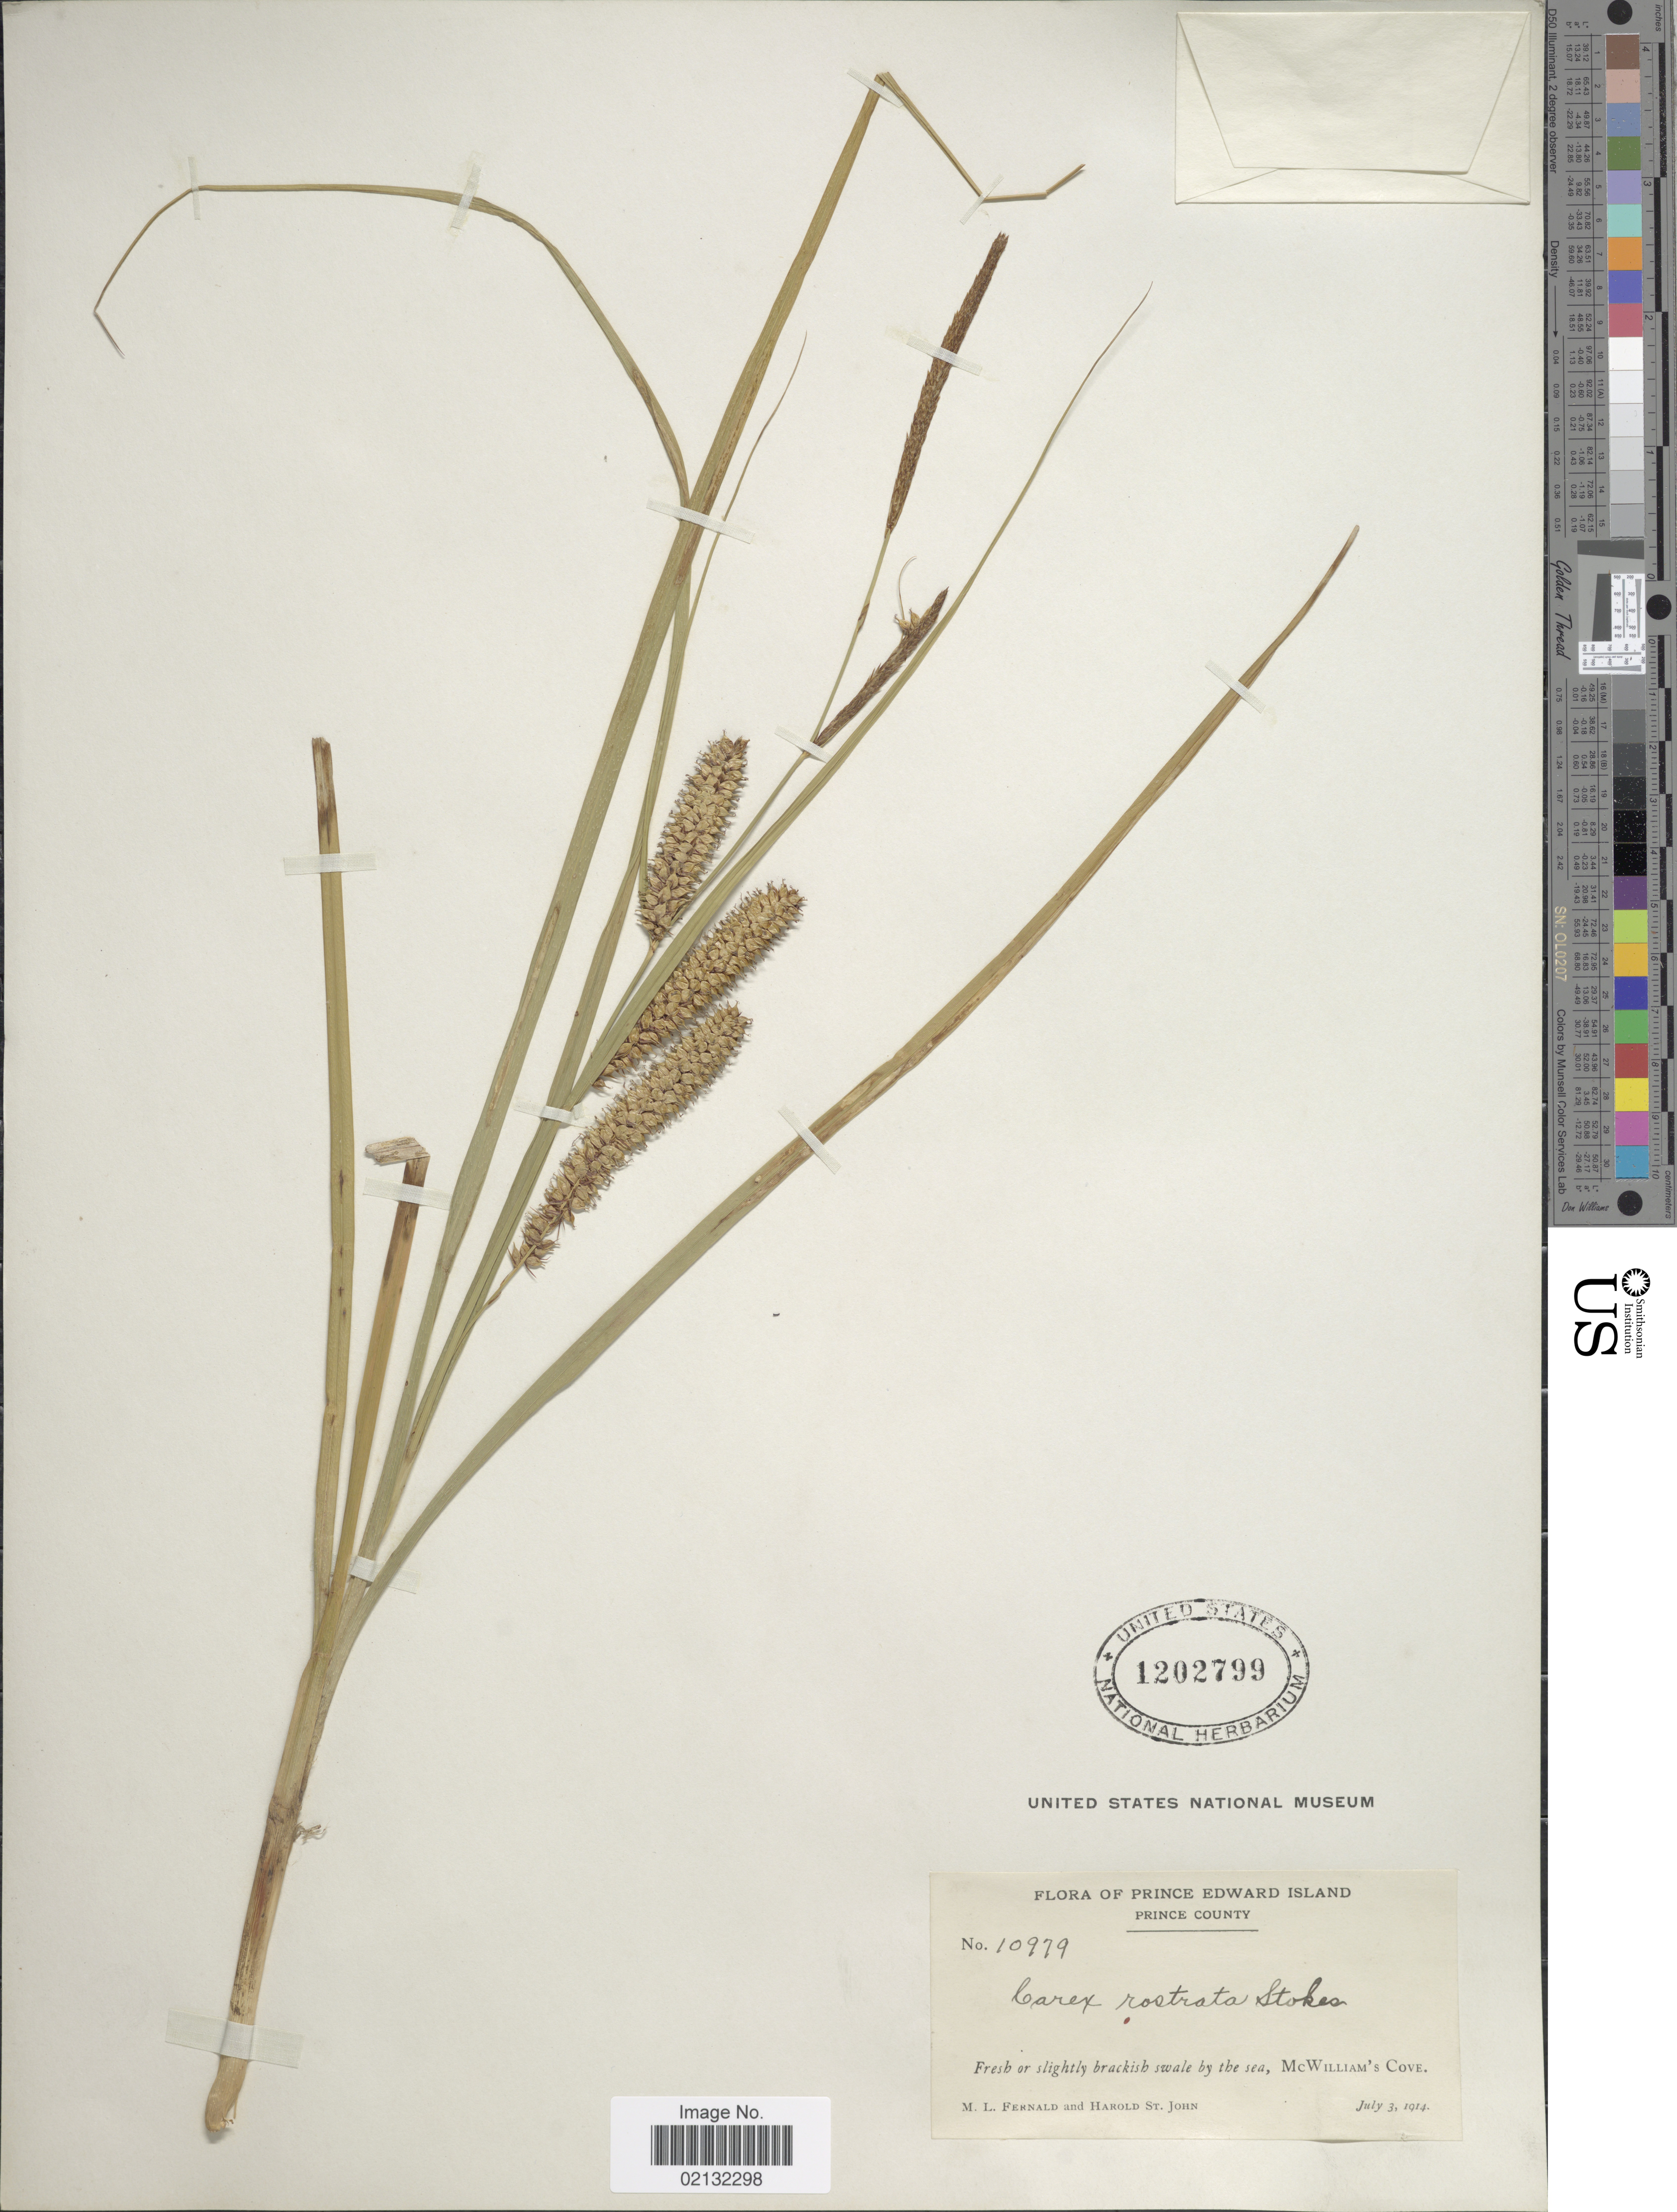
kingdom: Plantae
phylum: Tracheophyta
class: Liliopsida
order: Poales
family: Cyperaceae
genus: Carex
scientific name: Carex rostrata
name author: Stokes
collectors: M. L. Fernald & H. St. John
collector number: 10979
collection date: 1914-07-03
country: Canada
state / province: Prince Edward Island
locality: Prince County, fresh or lightly brackish swale by the sea, McWilliam's Cove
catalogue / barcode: US 1202799